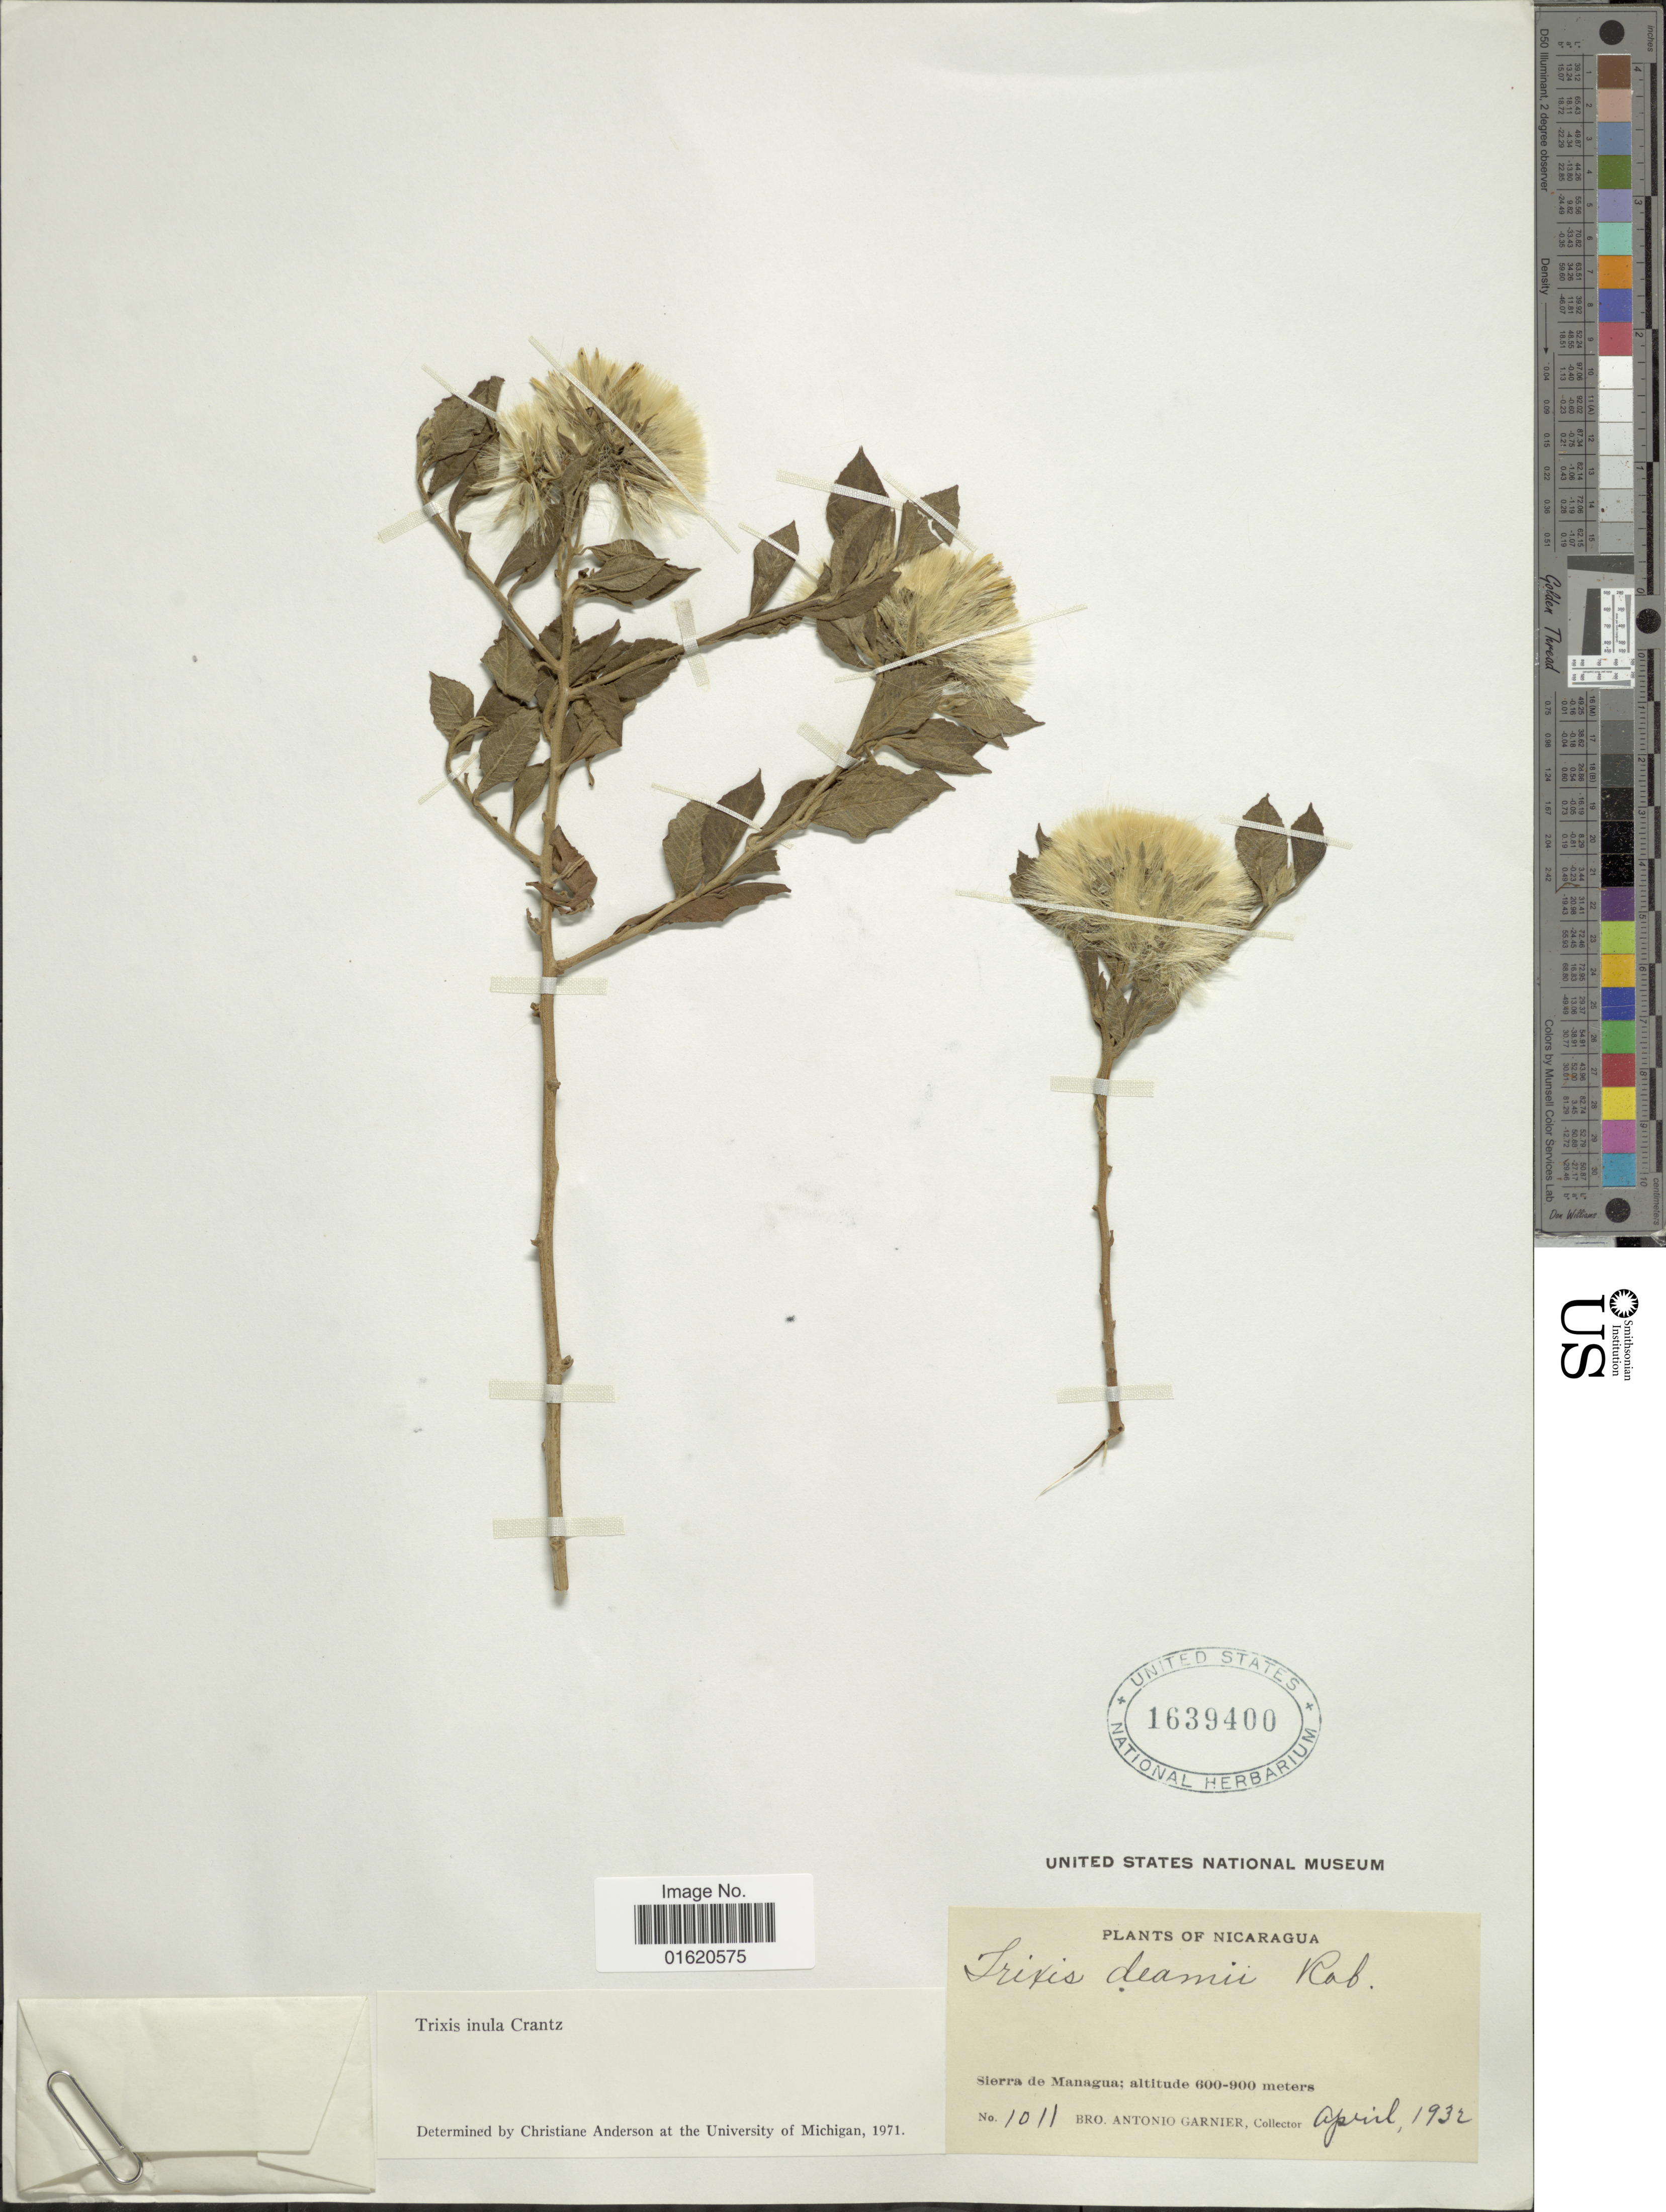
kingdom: Plantae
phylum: Tracheophyta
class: Magnoliopsida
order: Asterales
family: Asteraceae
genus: Trixis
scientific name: Trixis inula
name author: Crantz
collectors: Bro. A. Garnier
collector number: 1011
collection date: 1932-04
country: Nicaragua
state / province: Managua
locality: Sierra de Managua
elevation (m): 600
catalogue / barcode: US 1639400